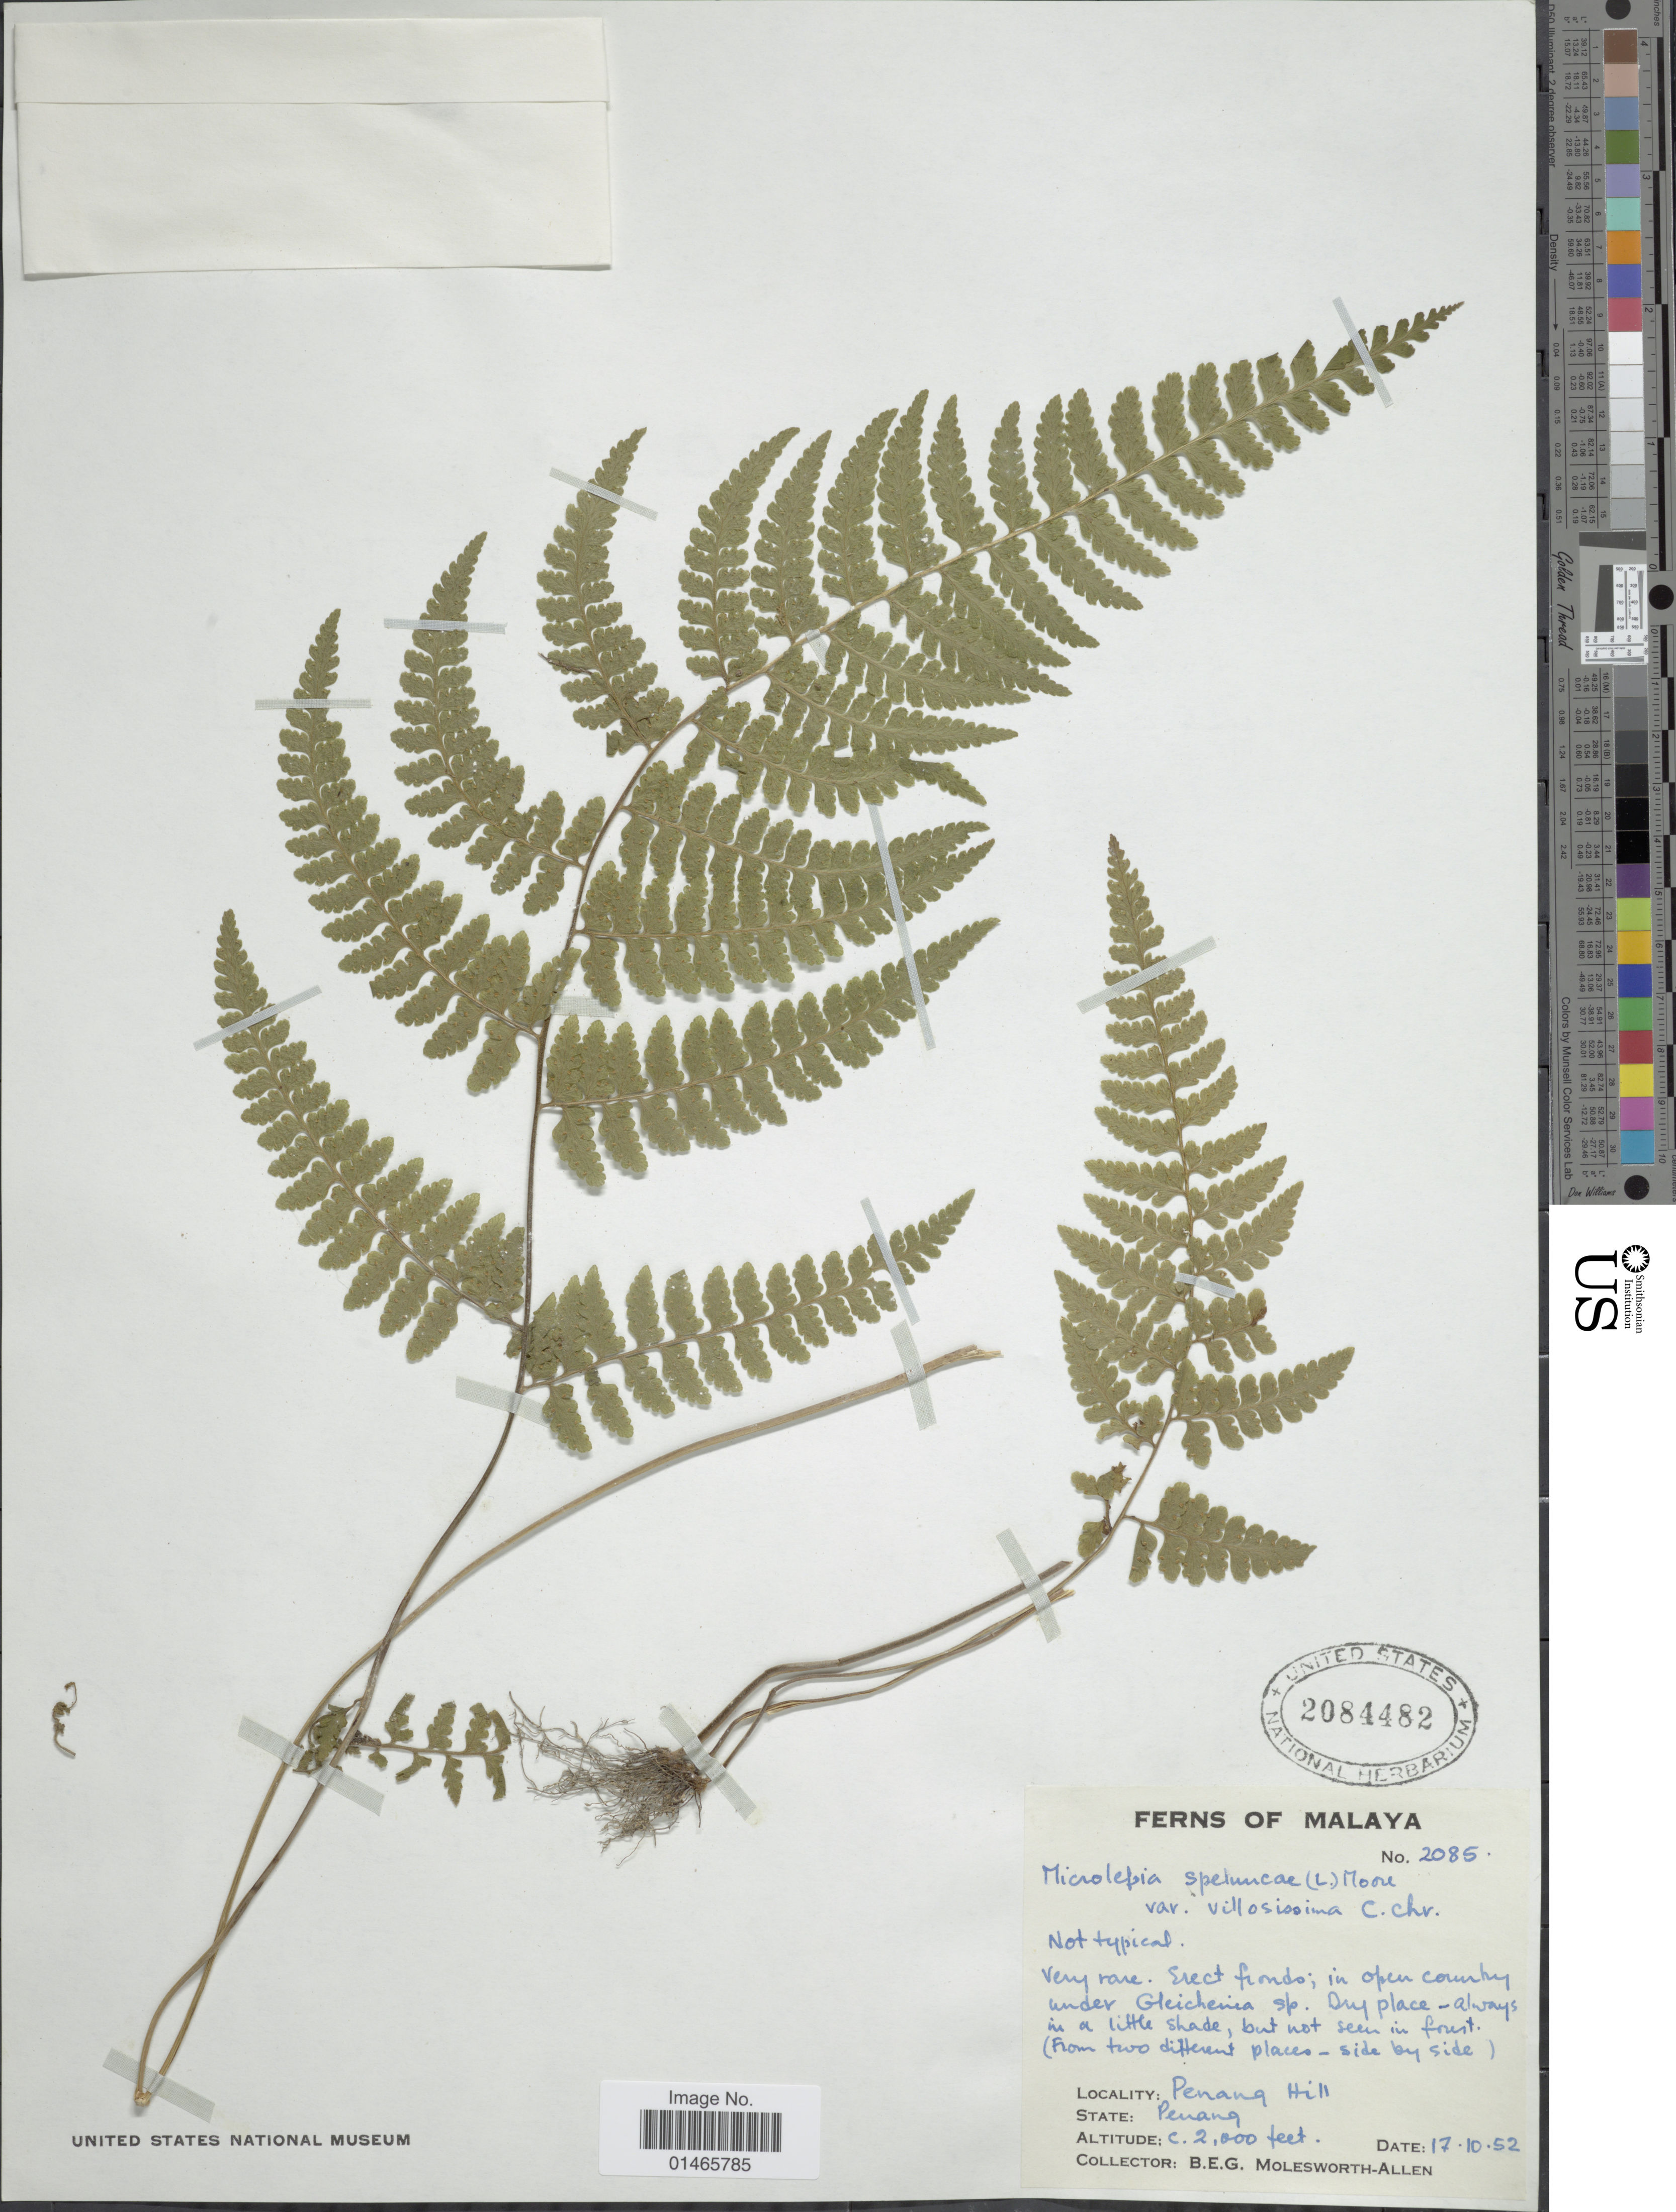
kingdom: Plantae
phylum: Tracheophyta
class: Polypodiopsida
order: Polypodiales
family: Dennstaedtiaceae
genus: Microlepia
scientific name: Microlepia speluncae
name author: (L.) T. Moore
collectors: B. E. G. Molesworth-Allen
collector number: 2085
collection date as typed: Transcribed d/m/y: 17/10/52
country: Malaysia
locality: Penang, Penang Hill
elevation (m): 610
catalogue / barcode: US 2084482